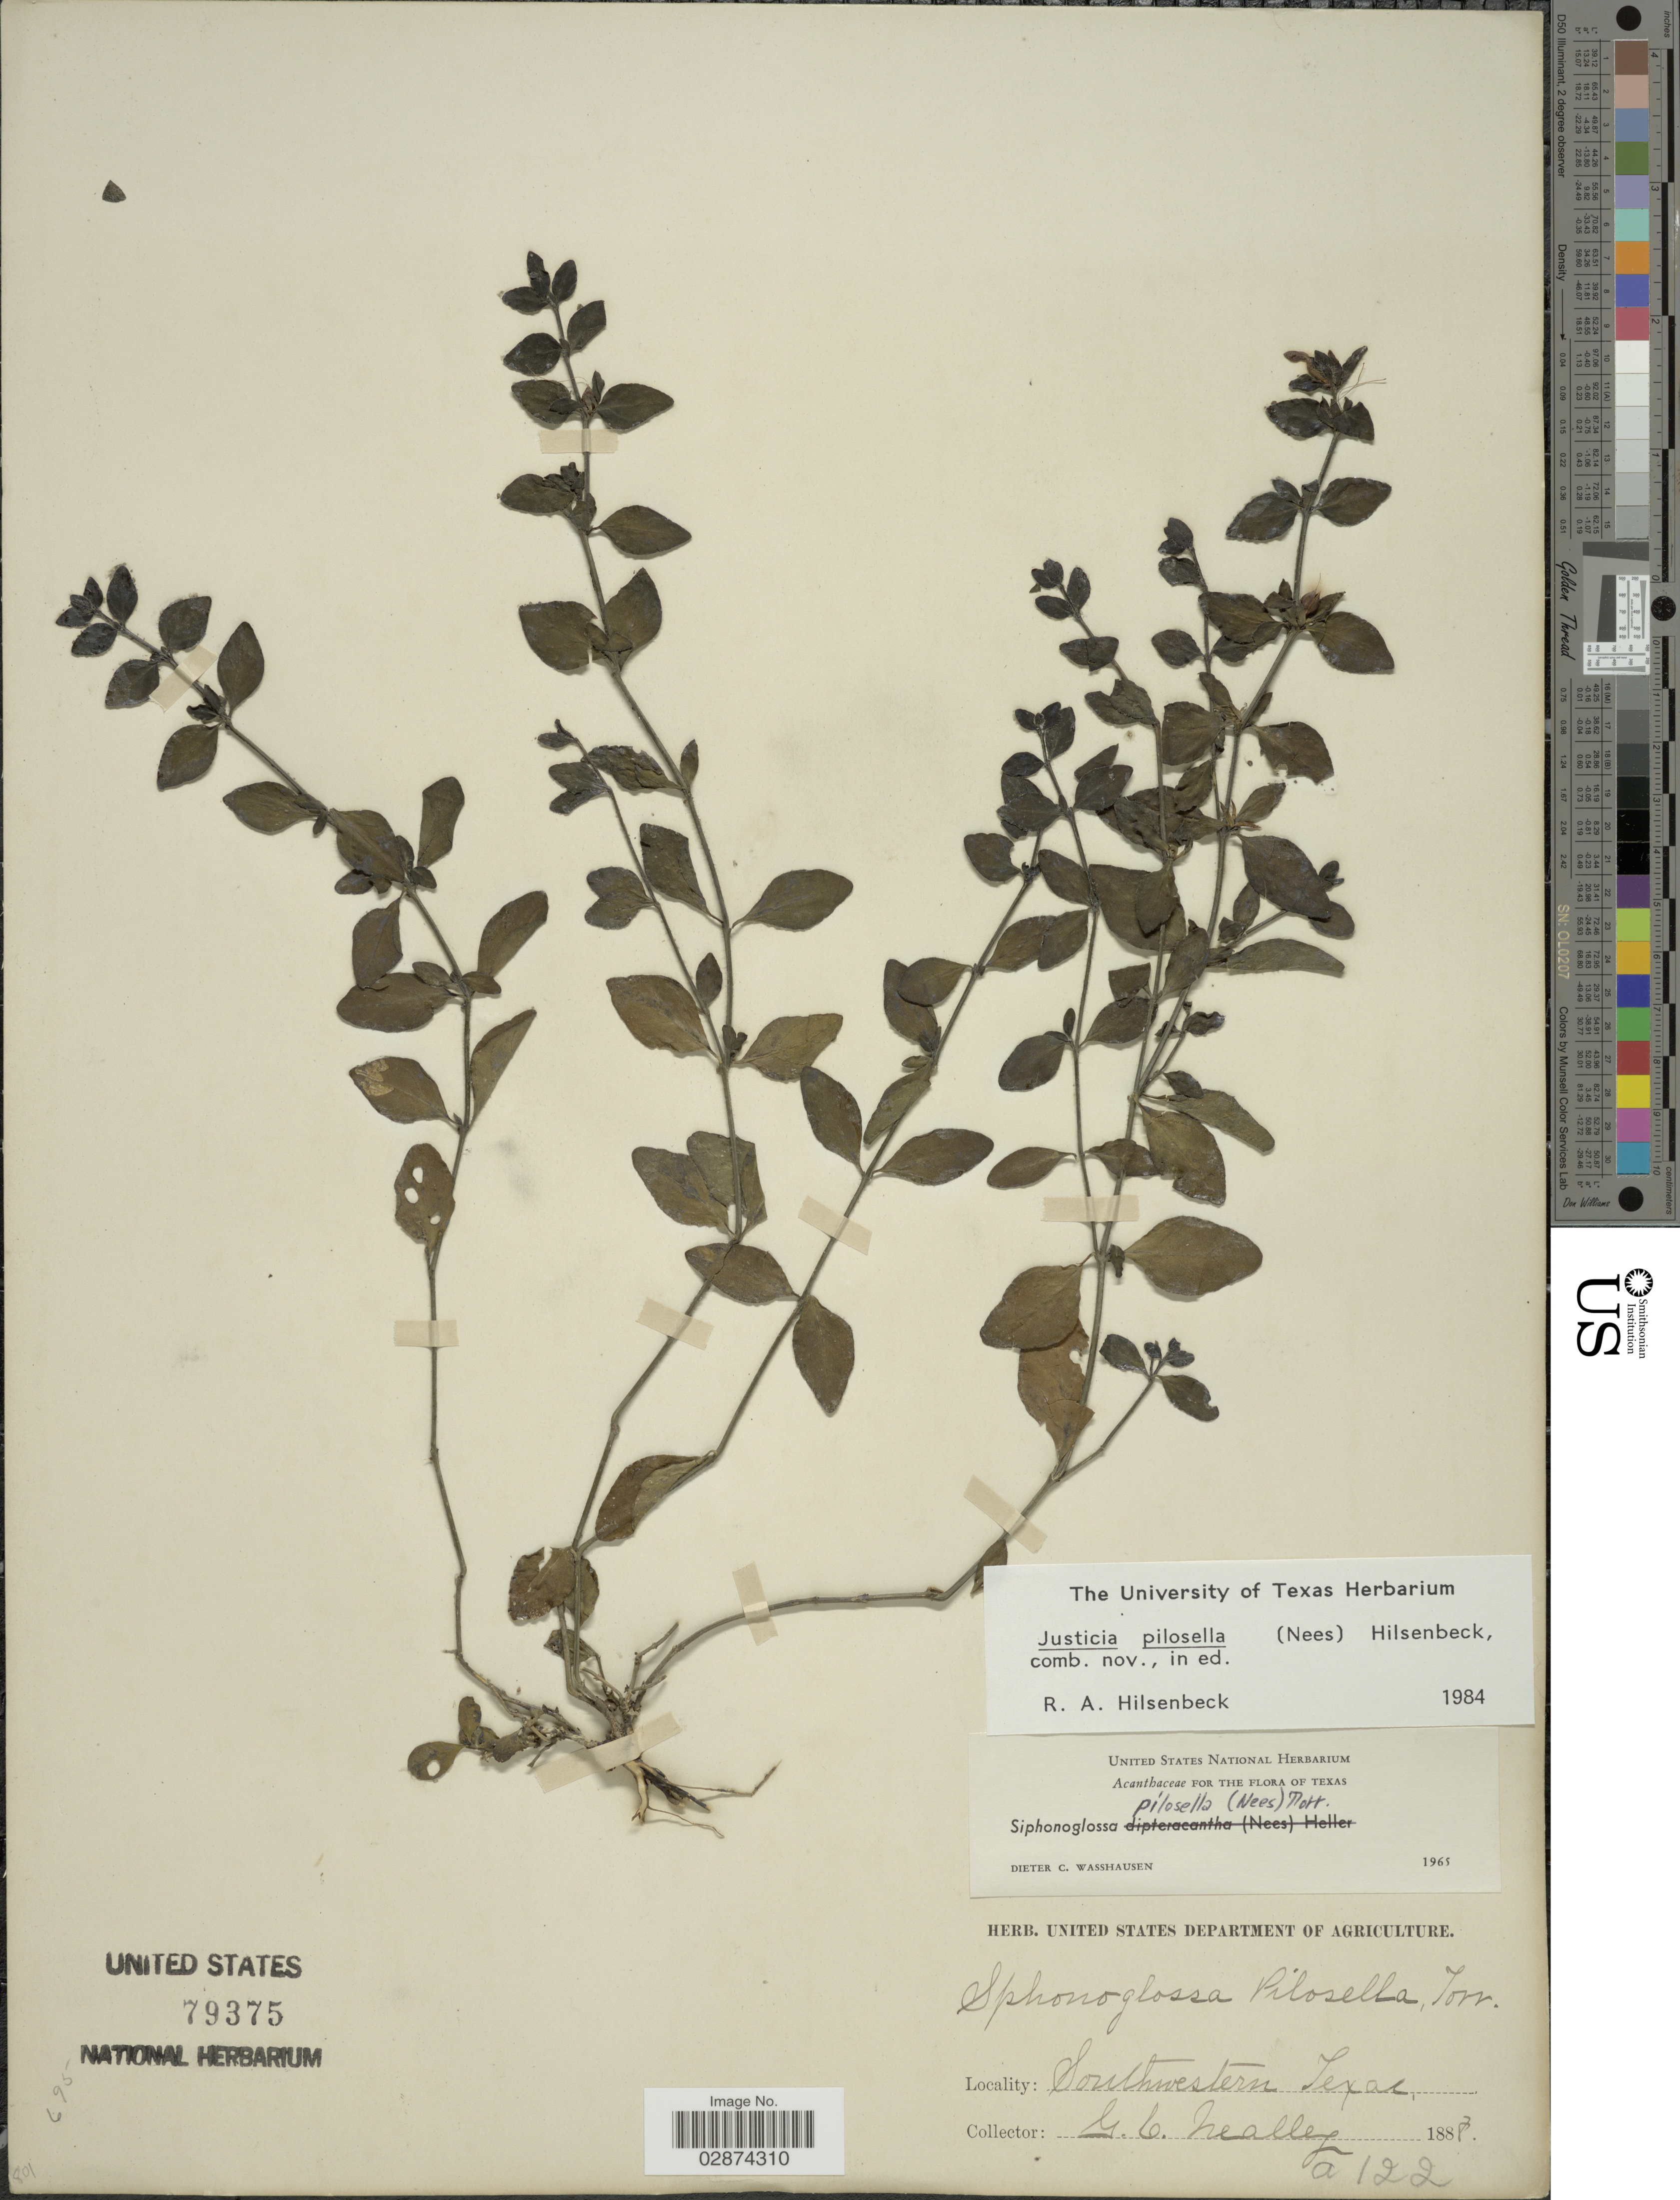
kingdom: Plantae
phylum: Tracheophyta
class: Magnoliopsida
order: Lamiales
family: Acanthaceae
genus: Justicia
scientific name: Justicia pilosella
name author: (Nees) Hilsenb.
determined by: Fisher, Amanda, (LOB), California State University, Long Beach (UNITED STATES)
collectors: G. C. Nealley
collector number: a122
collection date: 1887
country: United States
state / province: Texas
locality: Southwestern Texas.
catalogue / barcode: US 79375